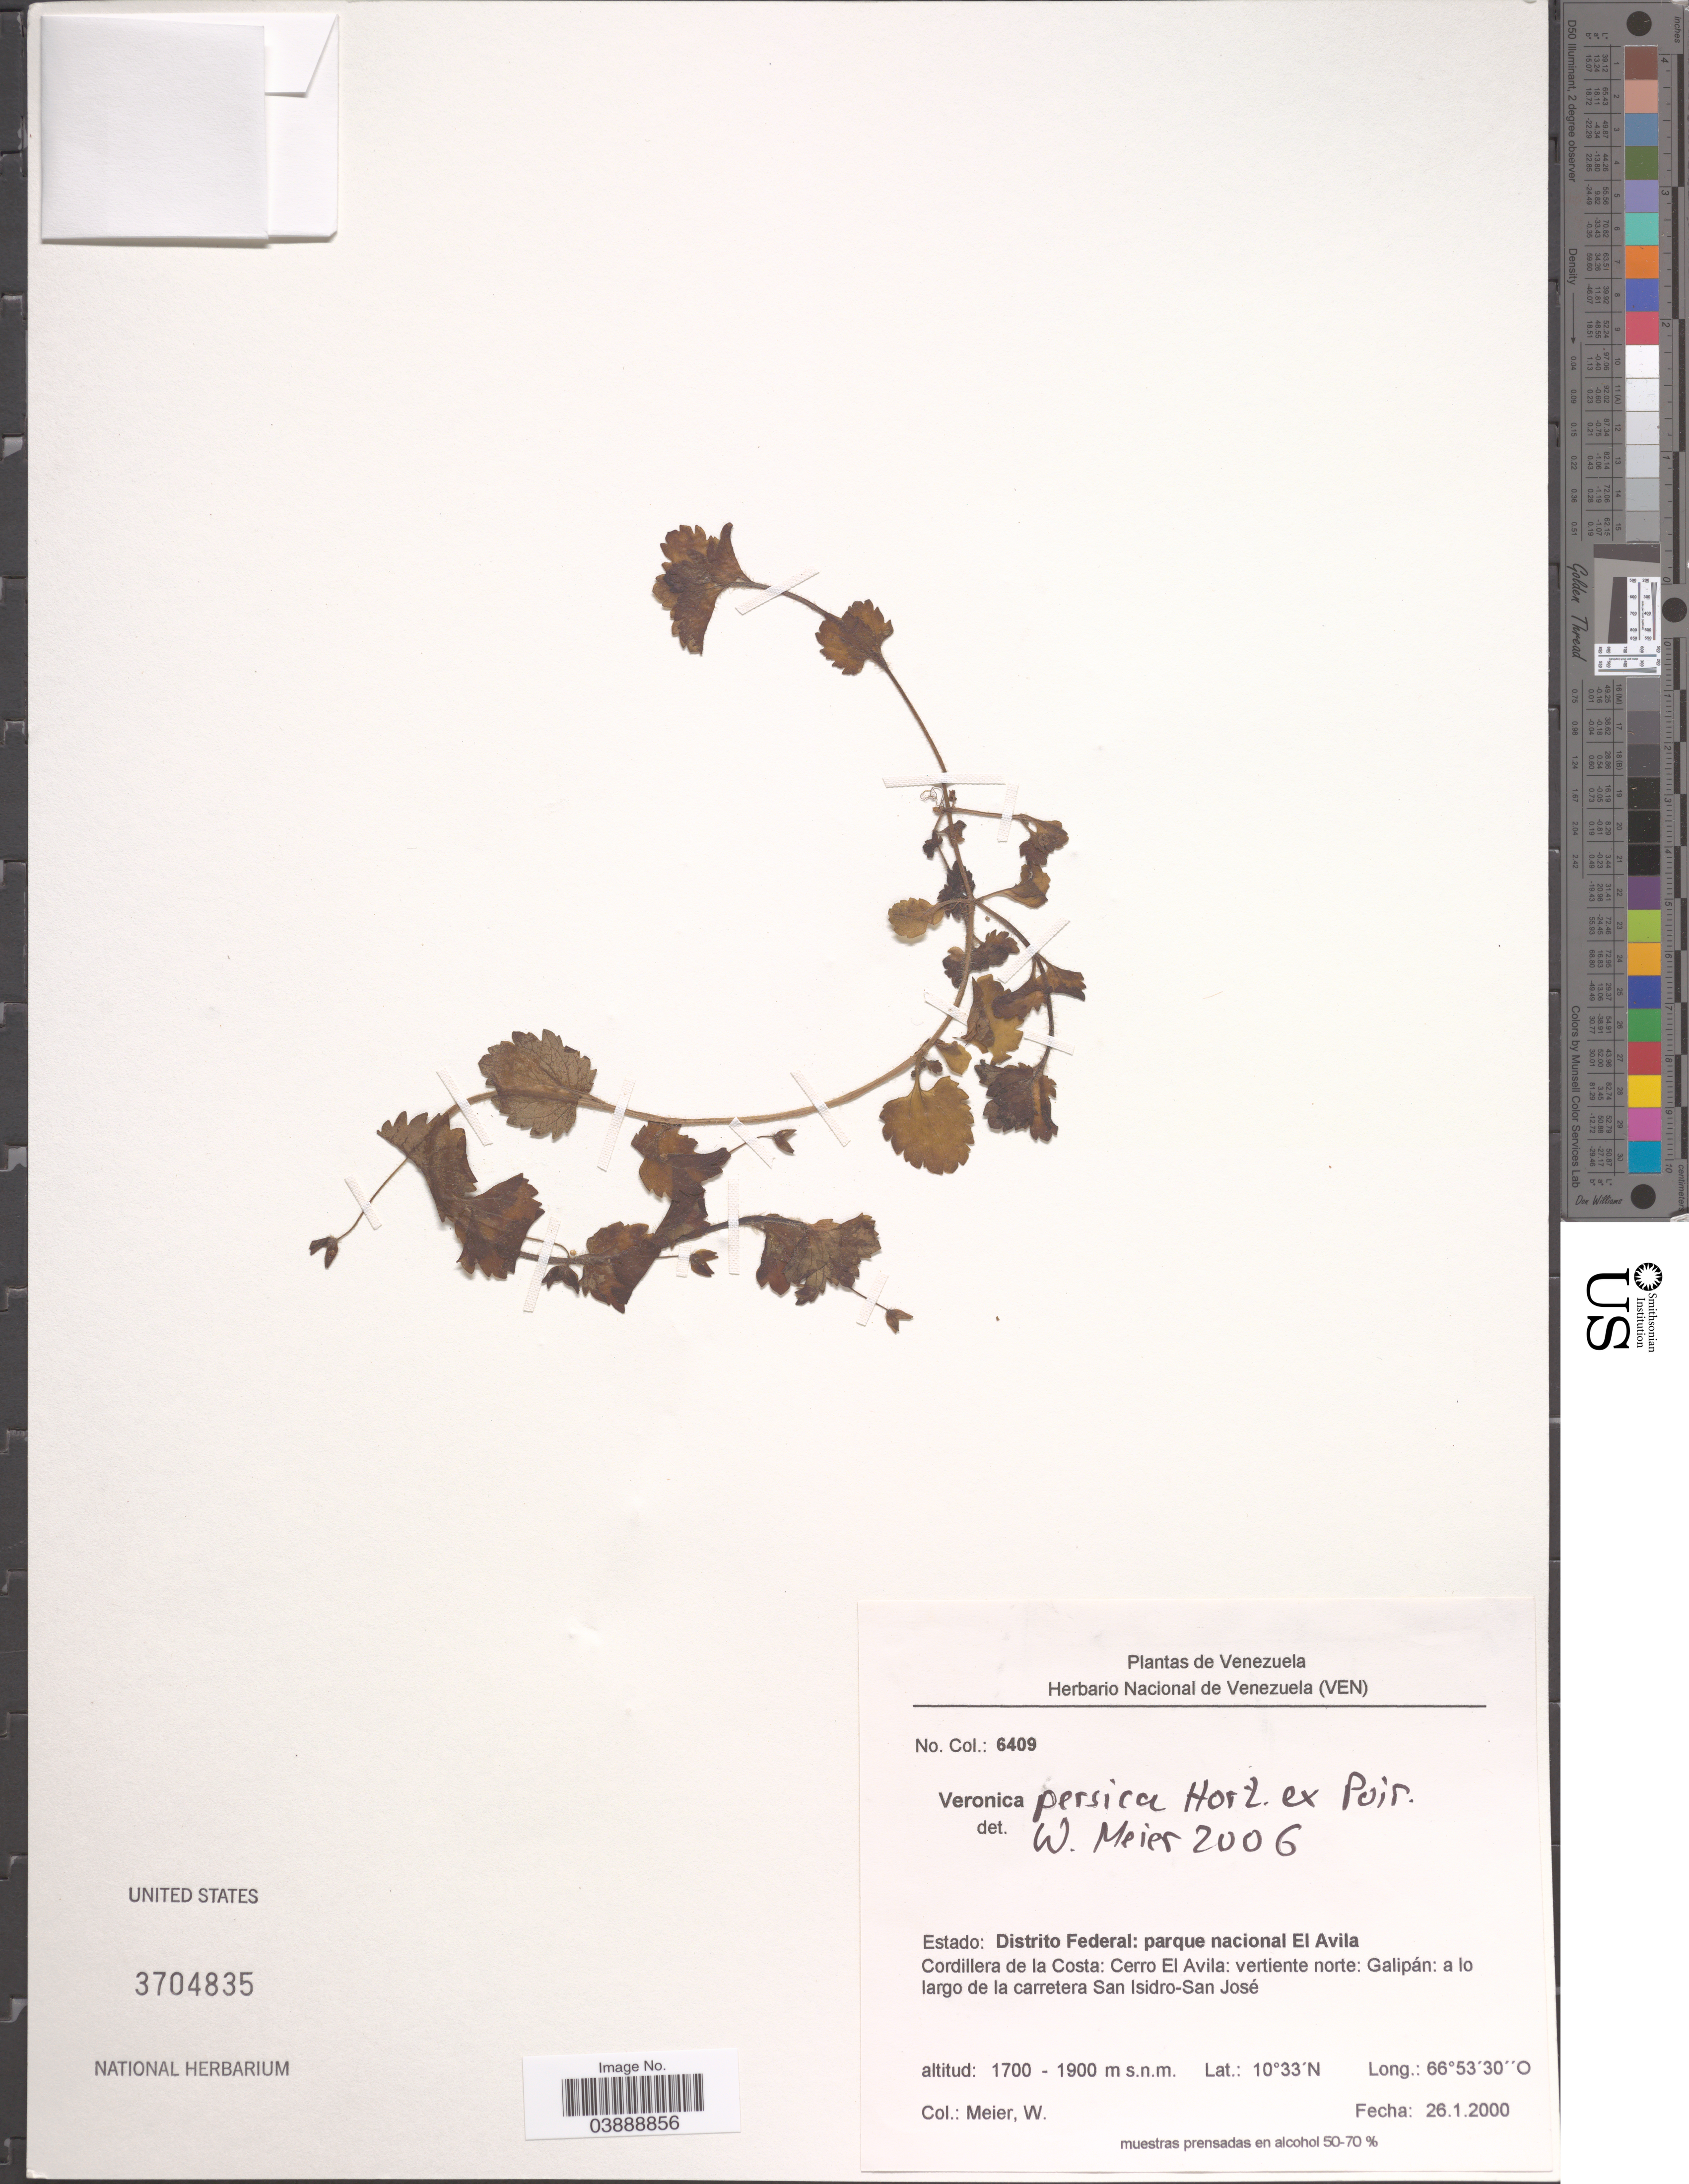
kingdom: Plantae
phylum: Tracheophyta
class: Magnoliopsida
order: Lamiales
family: Plantaginaceae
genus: Veronica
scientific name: Veronica persica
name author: Poir.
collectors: W. Meier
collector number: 6409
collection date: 2000-01-26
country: Venezuela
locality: Distrito Federal: parque nacional El Avila. Cordillera de la Costa: Cerro El Avila: vertiente norte: Gallipán: a lo largo de la carretera San Isidro-San José.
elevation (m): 1700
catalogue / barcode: US 3704835